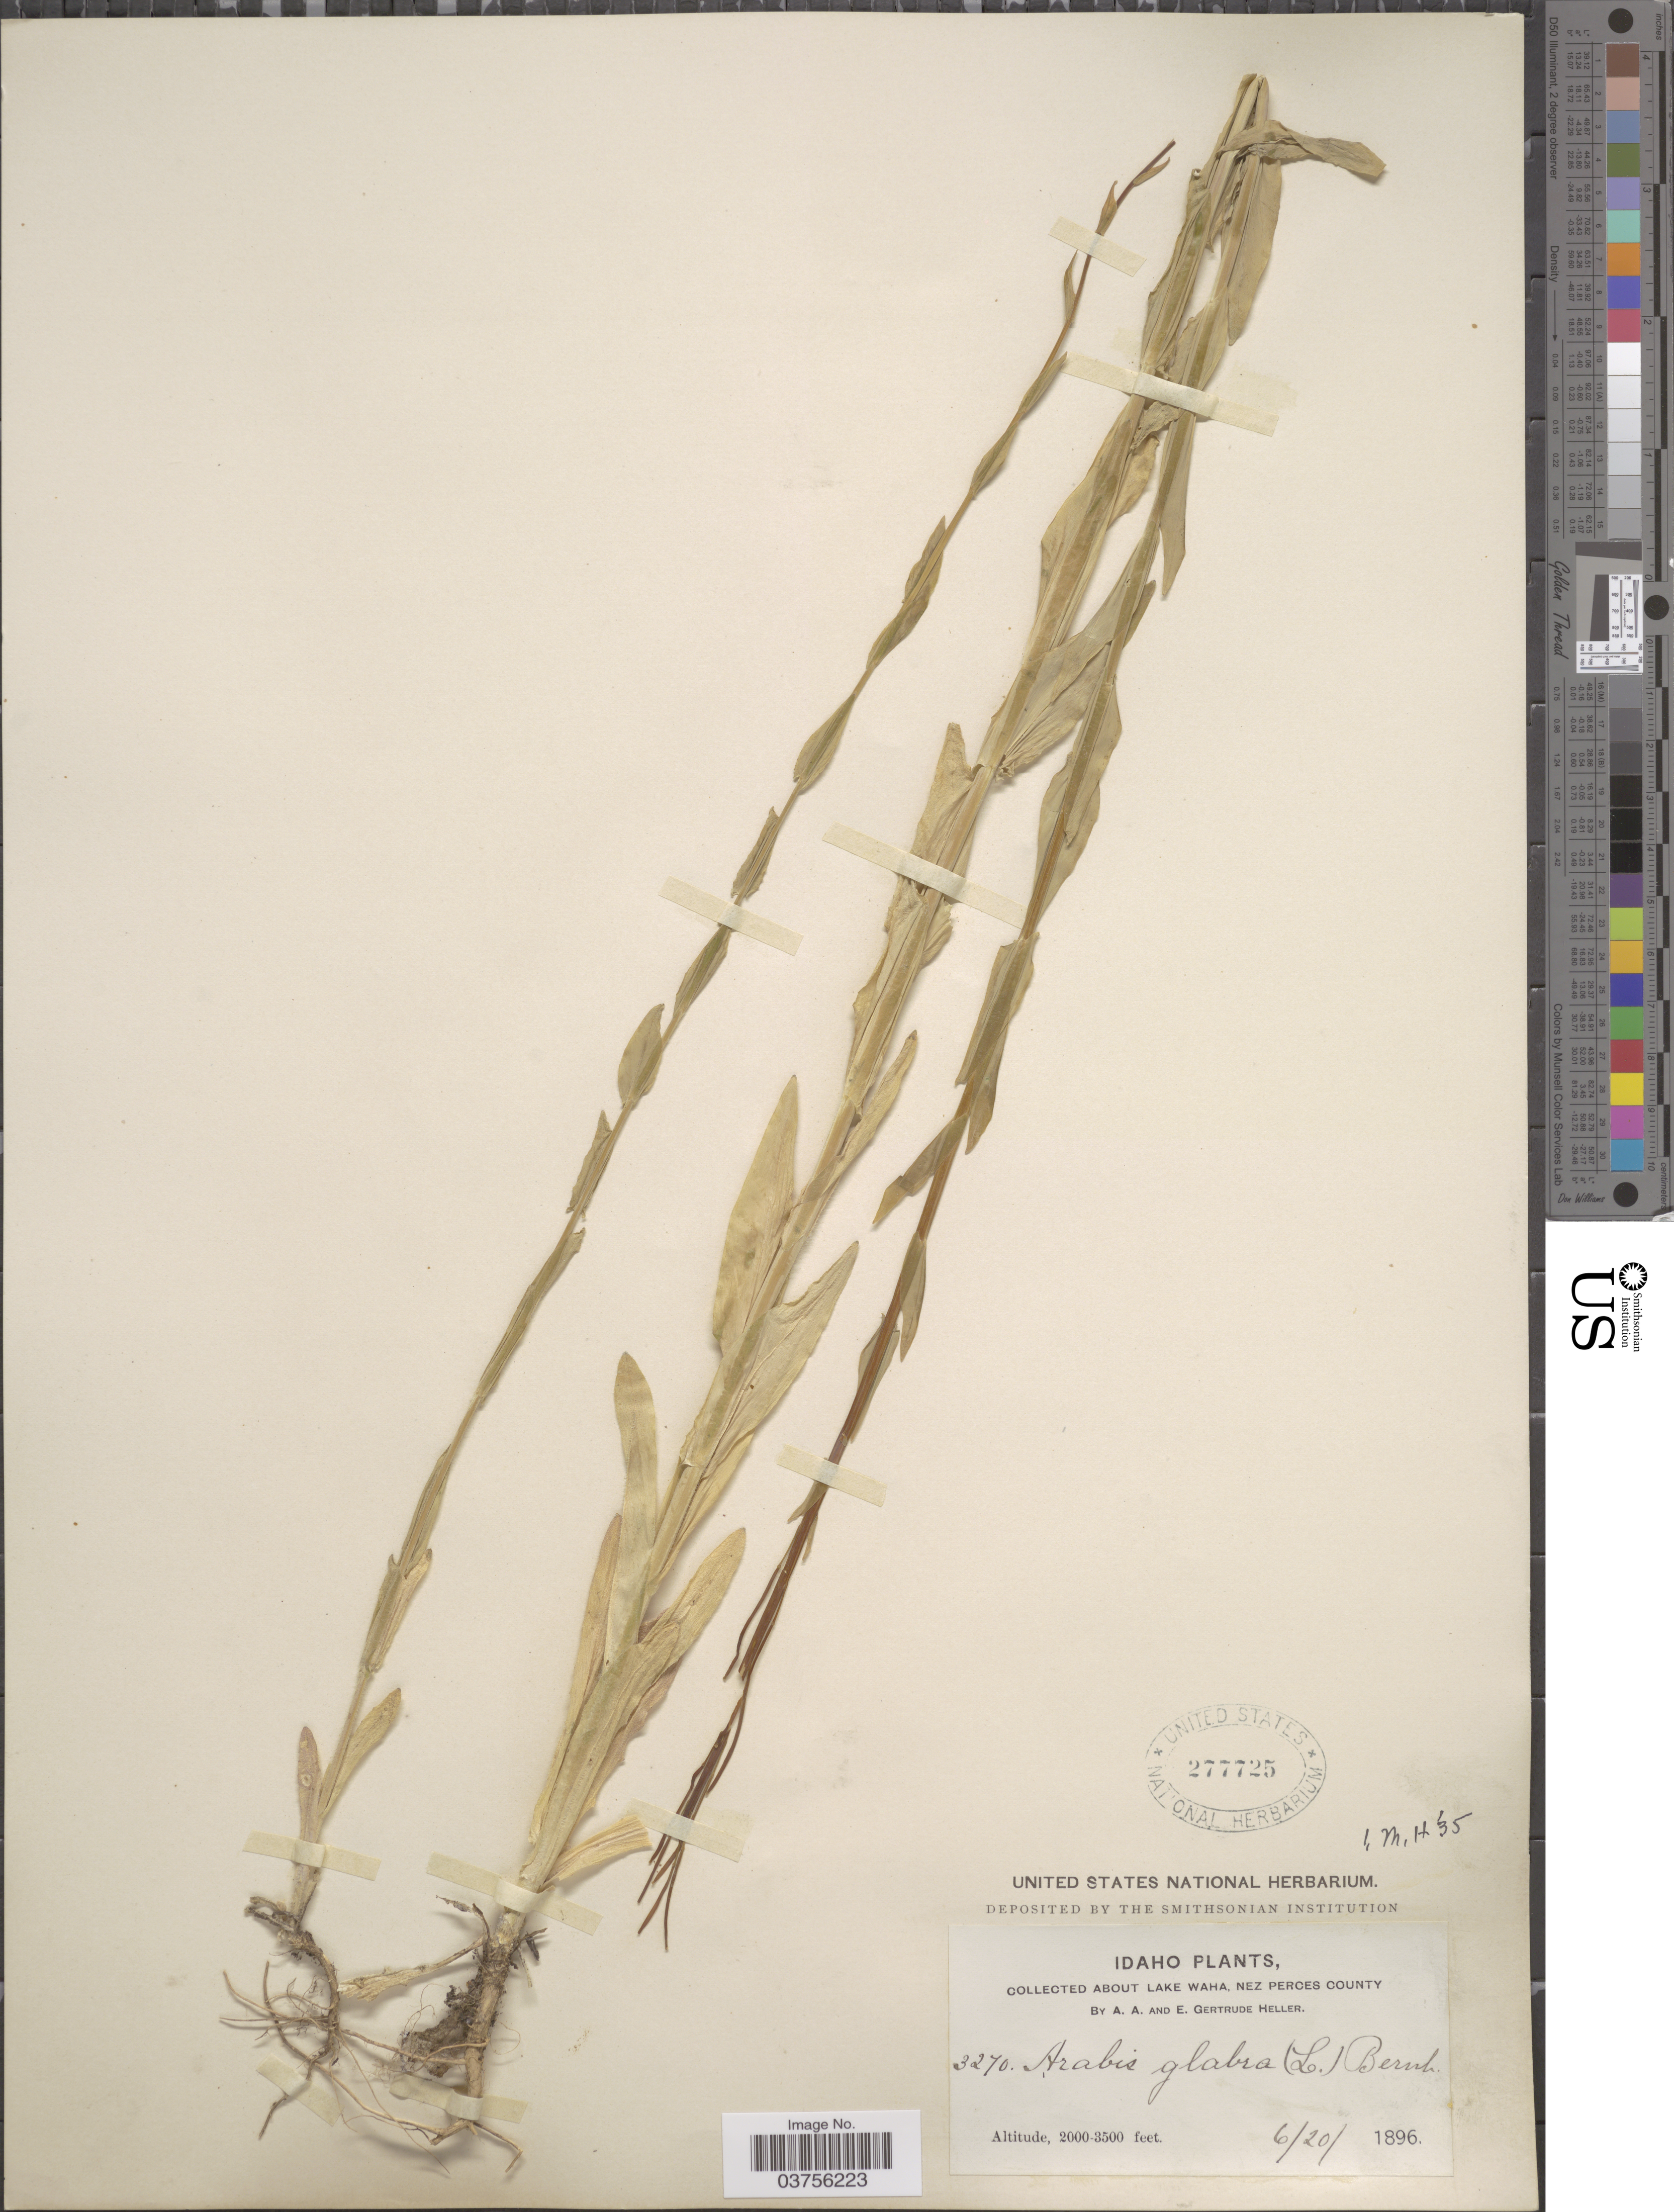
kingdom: Plantae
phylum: Tracheophyta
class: Magnoliopsida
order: Brassicales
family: Brassicaceae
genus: Turritis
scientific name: Turritis glabra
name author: L.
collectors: A. A. Heller & E. G. Heller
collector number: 3270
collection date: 1896-06-20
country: United States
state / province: Idaho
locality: About Lake Waha, Nez Perces County.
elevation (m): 610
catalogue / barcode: US 277725